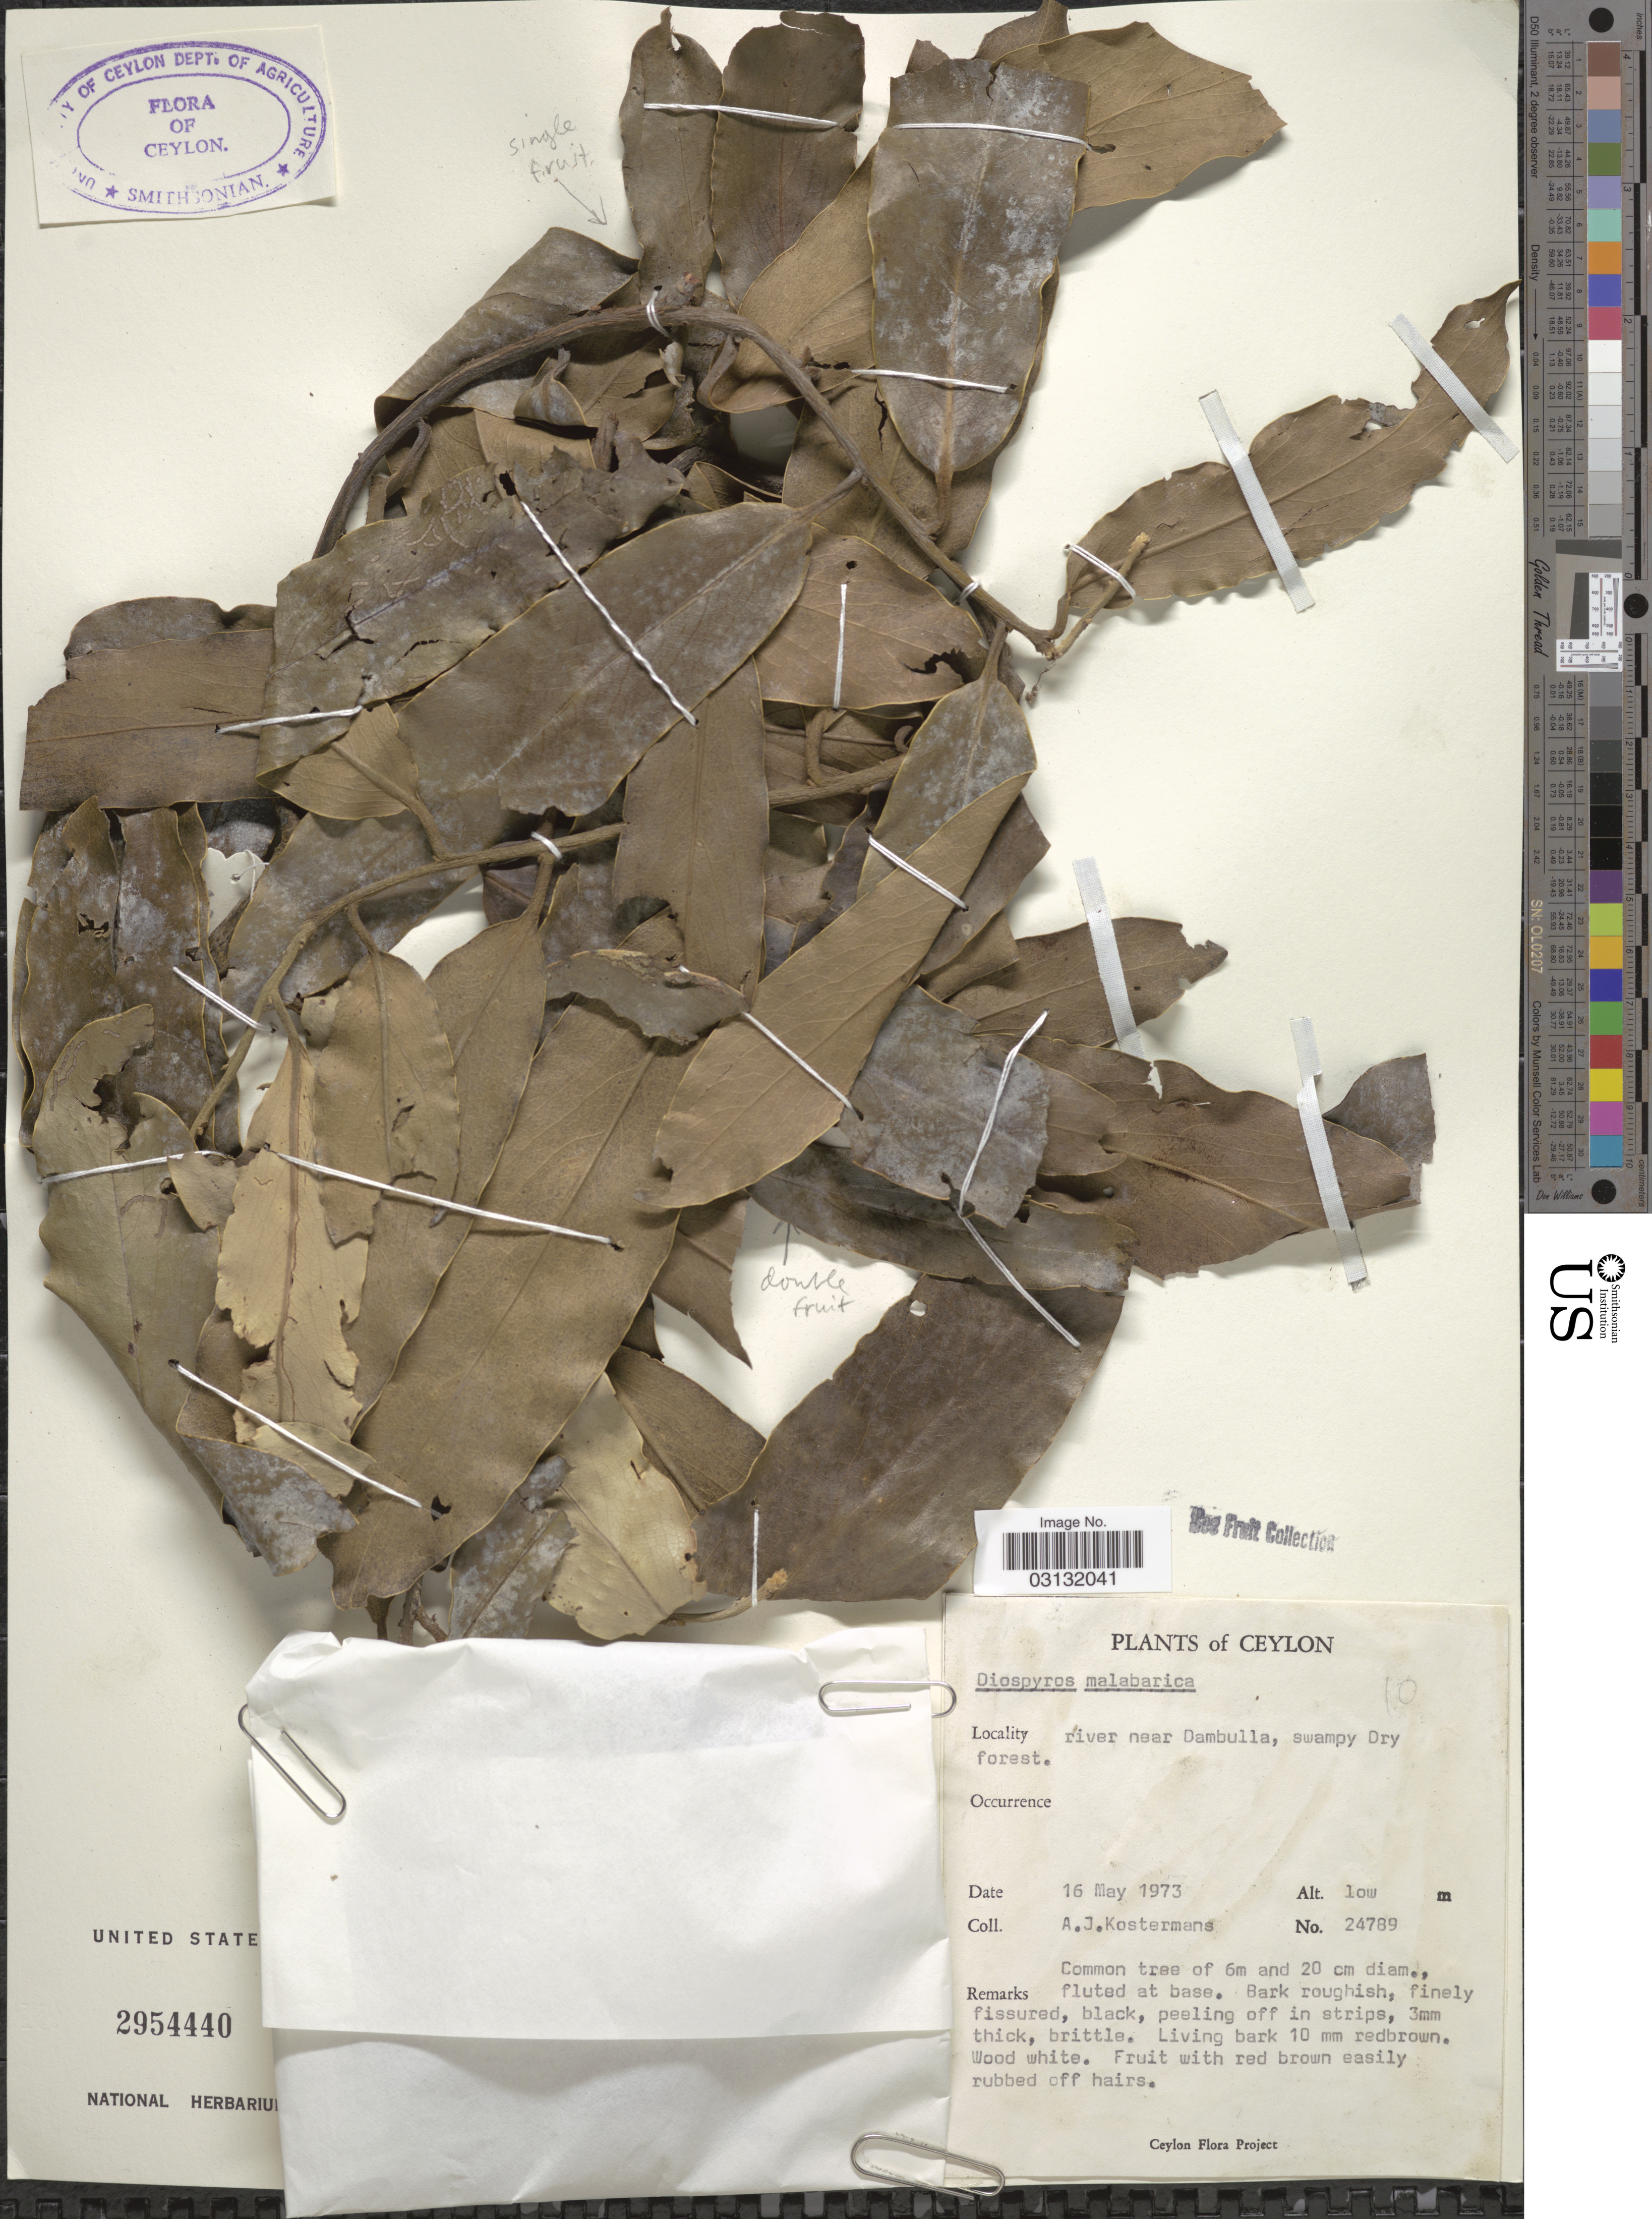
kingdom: Plantae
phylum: Tracheophyta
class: Magnoliopsida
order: Ericales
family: Ebenaceae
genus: Diospyros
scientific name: Diospyros malabarica var. malabarica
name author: (Desr.) Kostel.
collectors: A. J. G. Kostermans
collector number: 24789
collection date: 1973-05-16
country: Sri Lanka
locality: Ceylon, river near Dambulla, swampy Dry forest.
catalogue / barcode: US 2954440